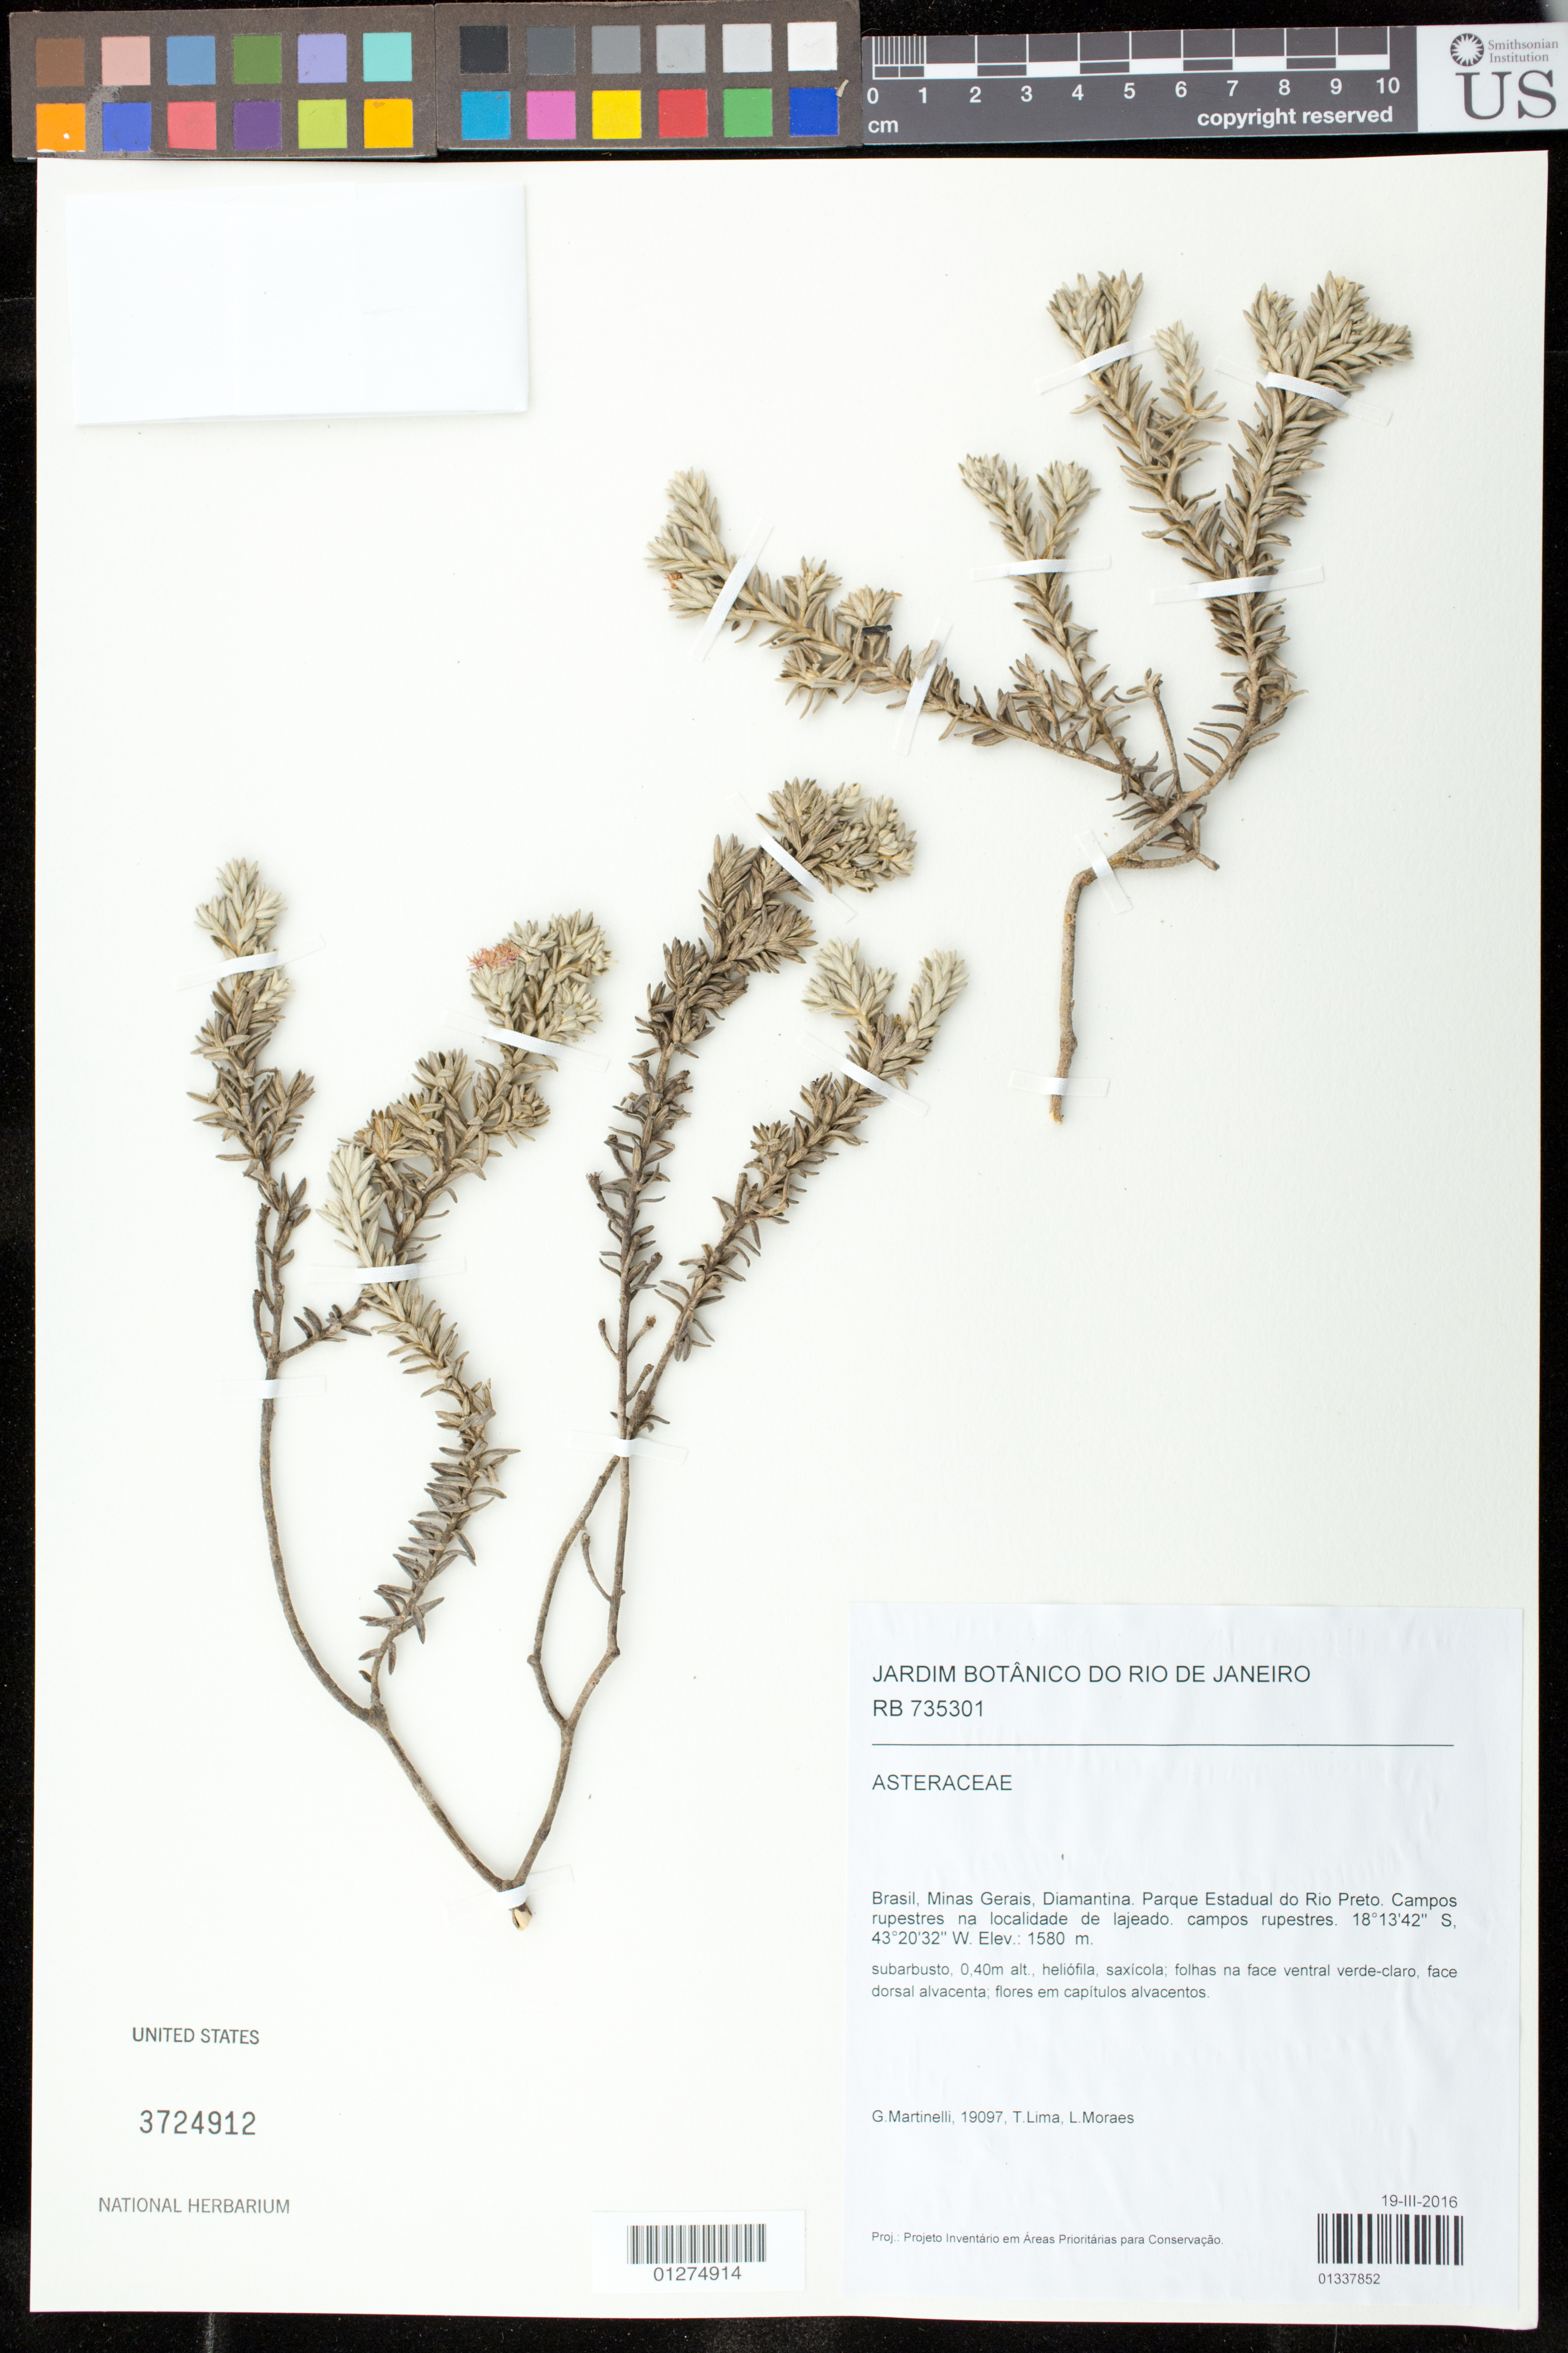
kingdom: Plantae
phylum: Tracheophyta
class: Magnoliopsida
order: Asterales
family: Asteraceae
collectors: G. Martinelli, T. Lima & L. Moraes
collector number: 19097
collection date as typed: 19 III 2016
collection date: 2016-03-19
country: Brazil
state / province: Minas Gerais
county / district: Diamantina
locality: Parque Estadual do Rio Preto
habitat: Campos rupestres na localidade de lajeado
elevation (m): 1580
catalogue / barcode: US 3724912